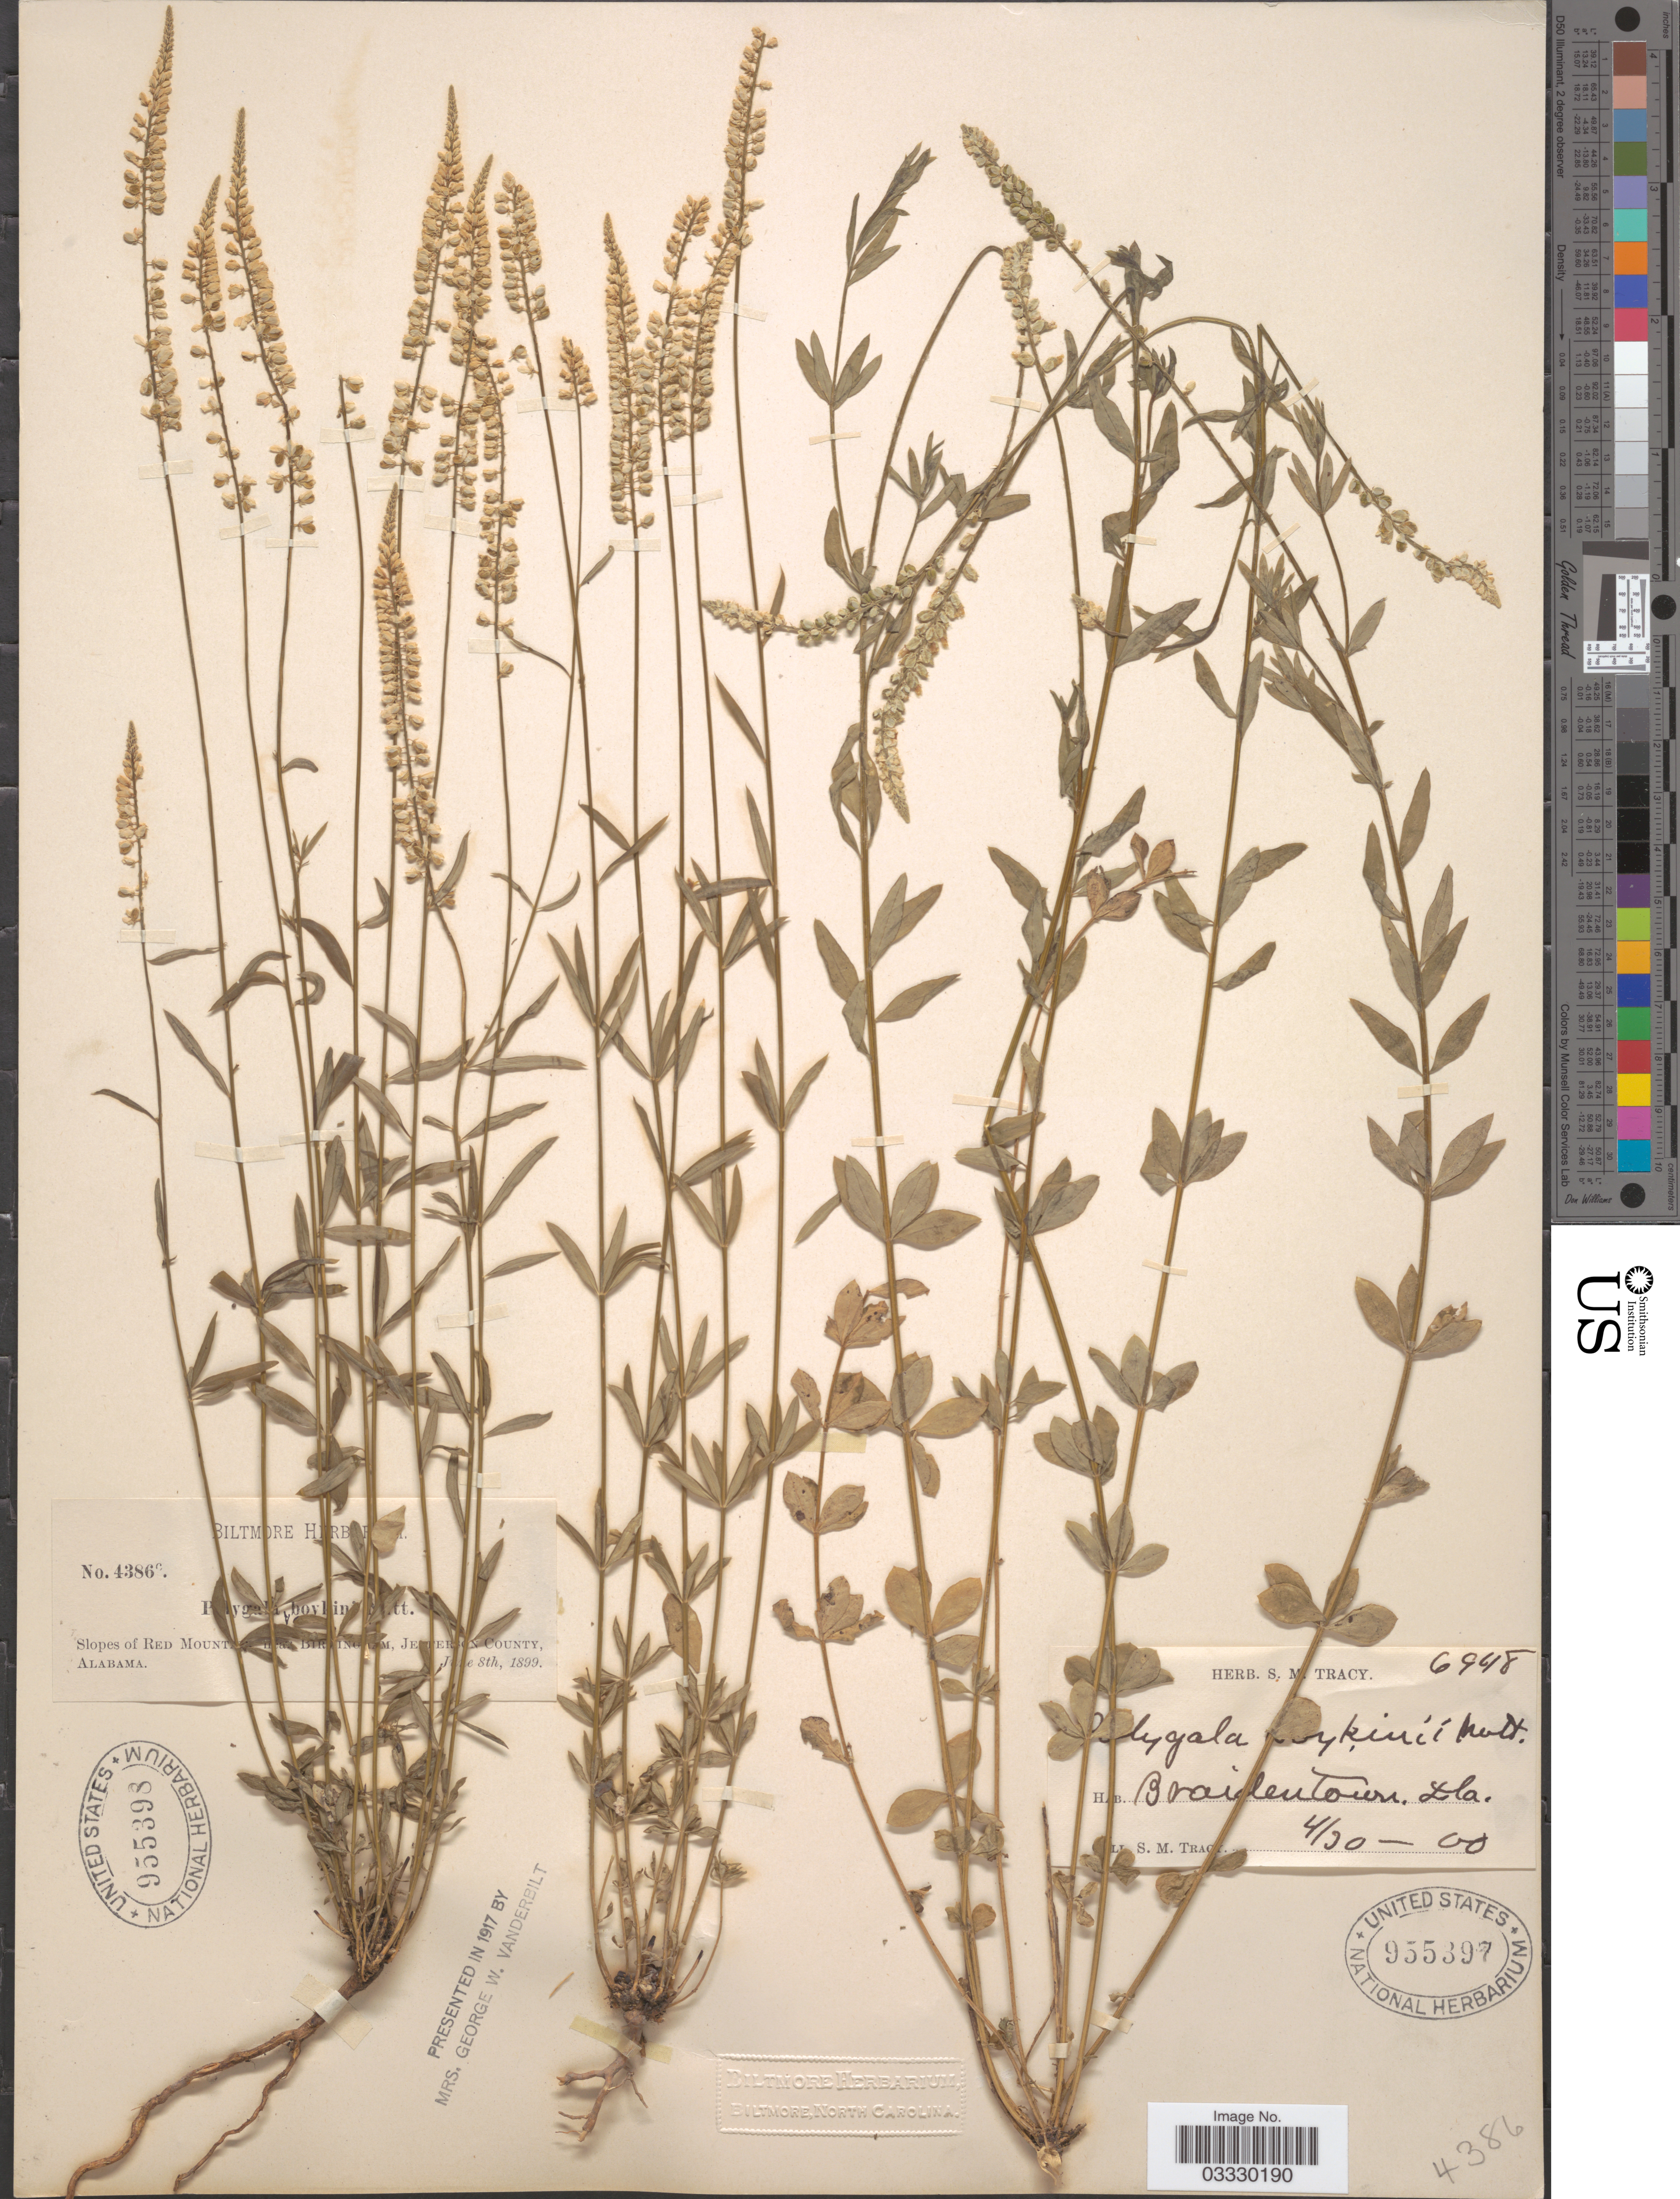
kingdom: Plantae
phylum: Tracheophyta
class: Magnoliopsida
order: Fabales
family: Polygalaceae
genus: Polygala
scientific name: Polygala boykinii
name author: Nutt.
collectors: S. M. Tracy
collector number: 6948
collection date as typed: Transcribed d/m/y: 30/4/0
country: United States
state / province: Alabama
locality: Braidentown.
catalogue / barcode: US 955397